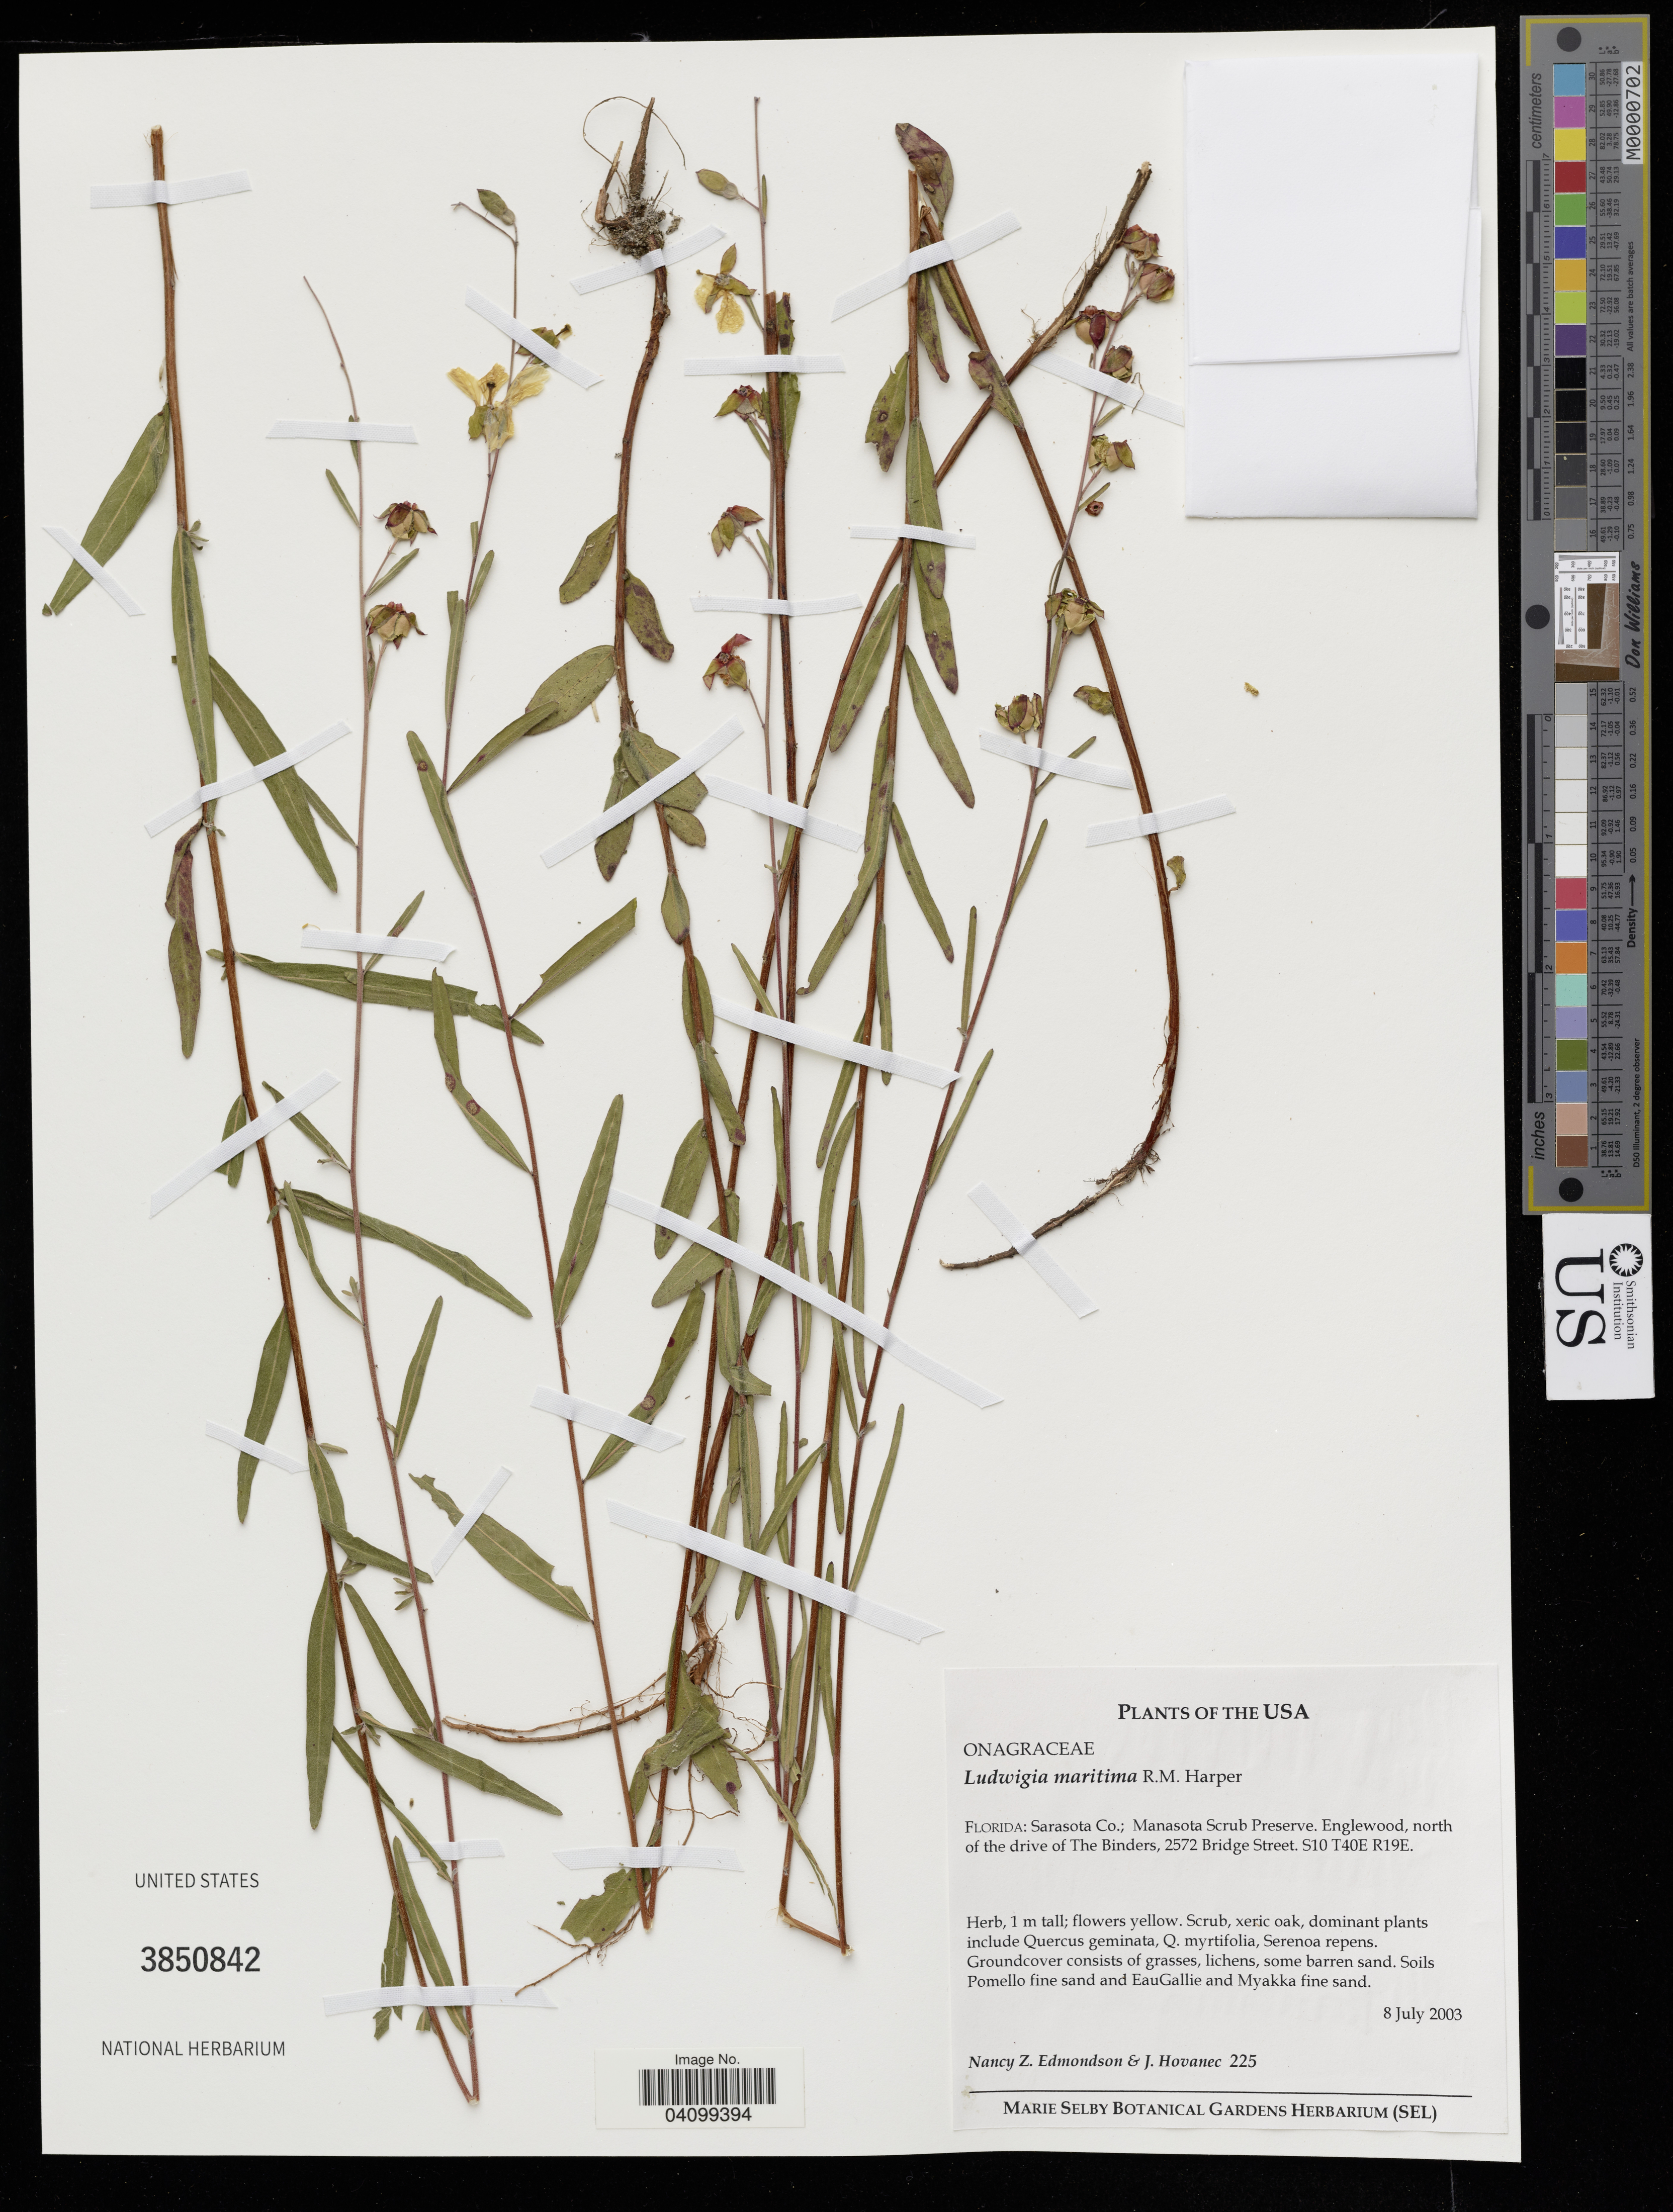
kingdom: Plantae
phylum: Tracheophyta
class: Magnoliopsida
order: Myrtales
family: Onagraceae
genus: Ludwigia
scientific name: Ludwigia maritima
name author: R.M. Harper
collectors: N. Edmondson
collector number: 225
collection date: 2003-07-08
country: United States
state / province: Florida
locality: Sarasota Co.; Manasota Scrub Preserve, Englewood, north of the drive of the Binders, 2572 Street, S10 T40E R19E.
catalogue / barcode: US 3850842